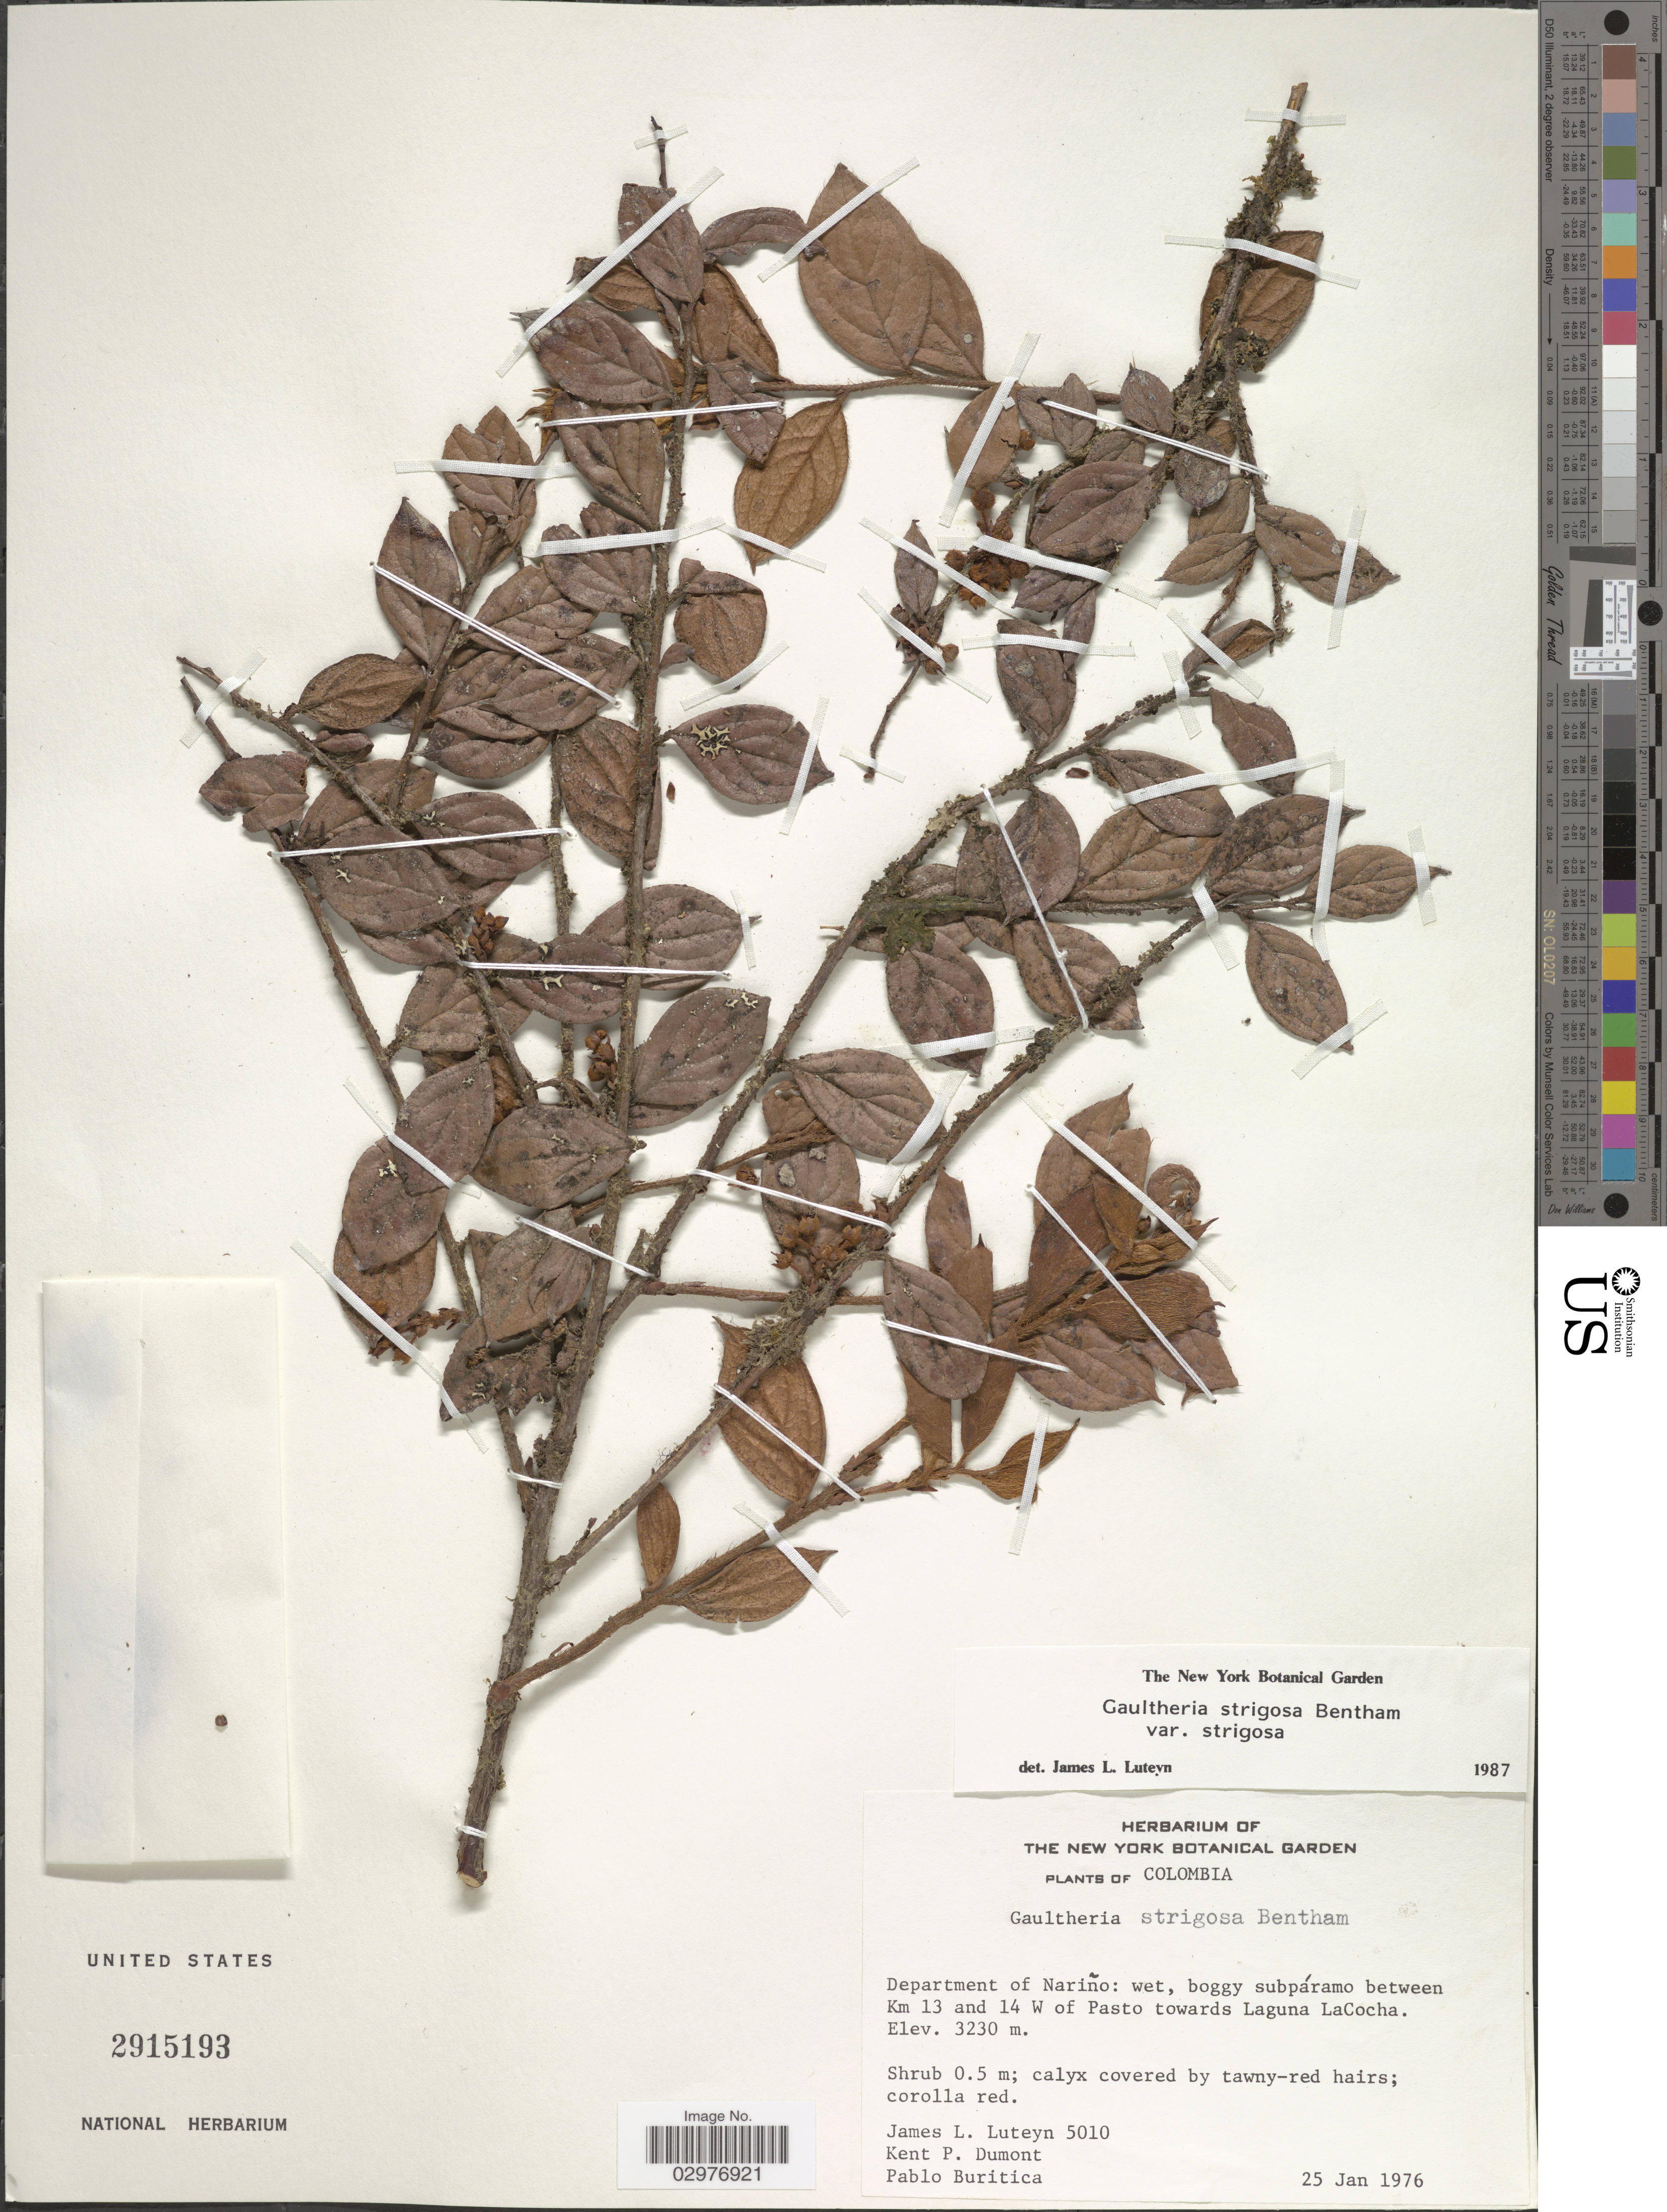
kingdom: Plantae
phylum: Tracheophyta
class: Magnoliopsida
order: Ericales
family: Ericaceae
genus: Gaultheria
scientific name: Gaultheria strigosa var. strigosa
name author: Benth.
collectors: J. L. Luteyn, K. P. Dumont & P. Buritica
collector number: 5010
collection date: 1976-01-25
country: Colombia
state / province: Nariño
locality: Department of Nariño: wet, boggy subpáramo between Km 13 and 14 W of Pasto towards Laguna LaCocha.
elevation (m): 3230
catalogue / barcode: US 2915193